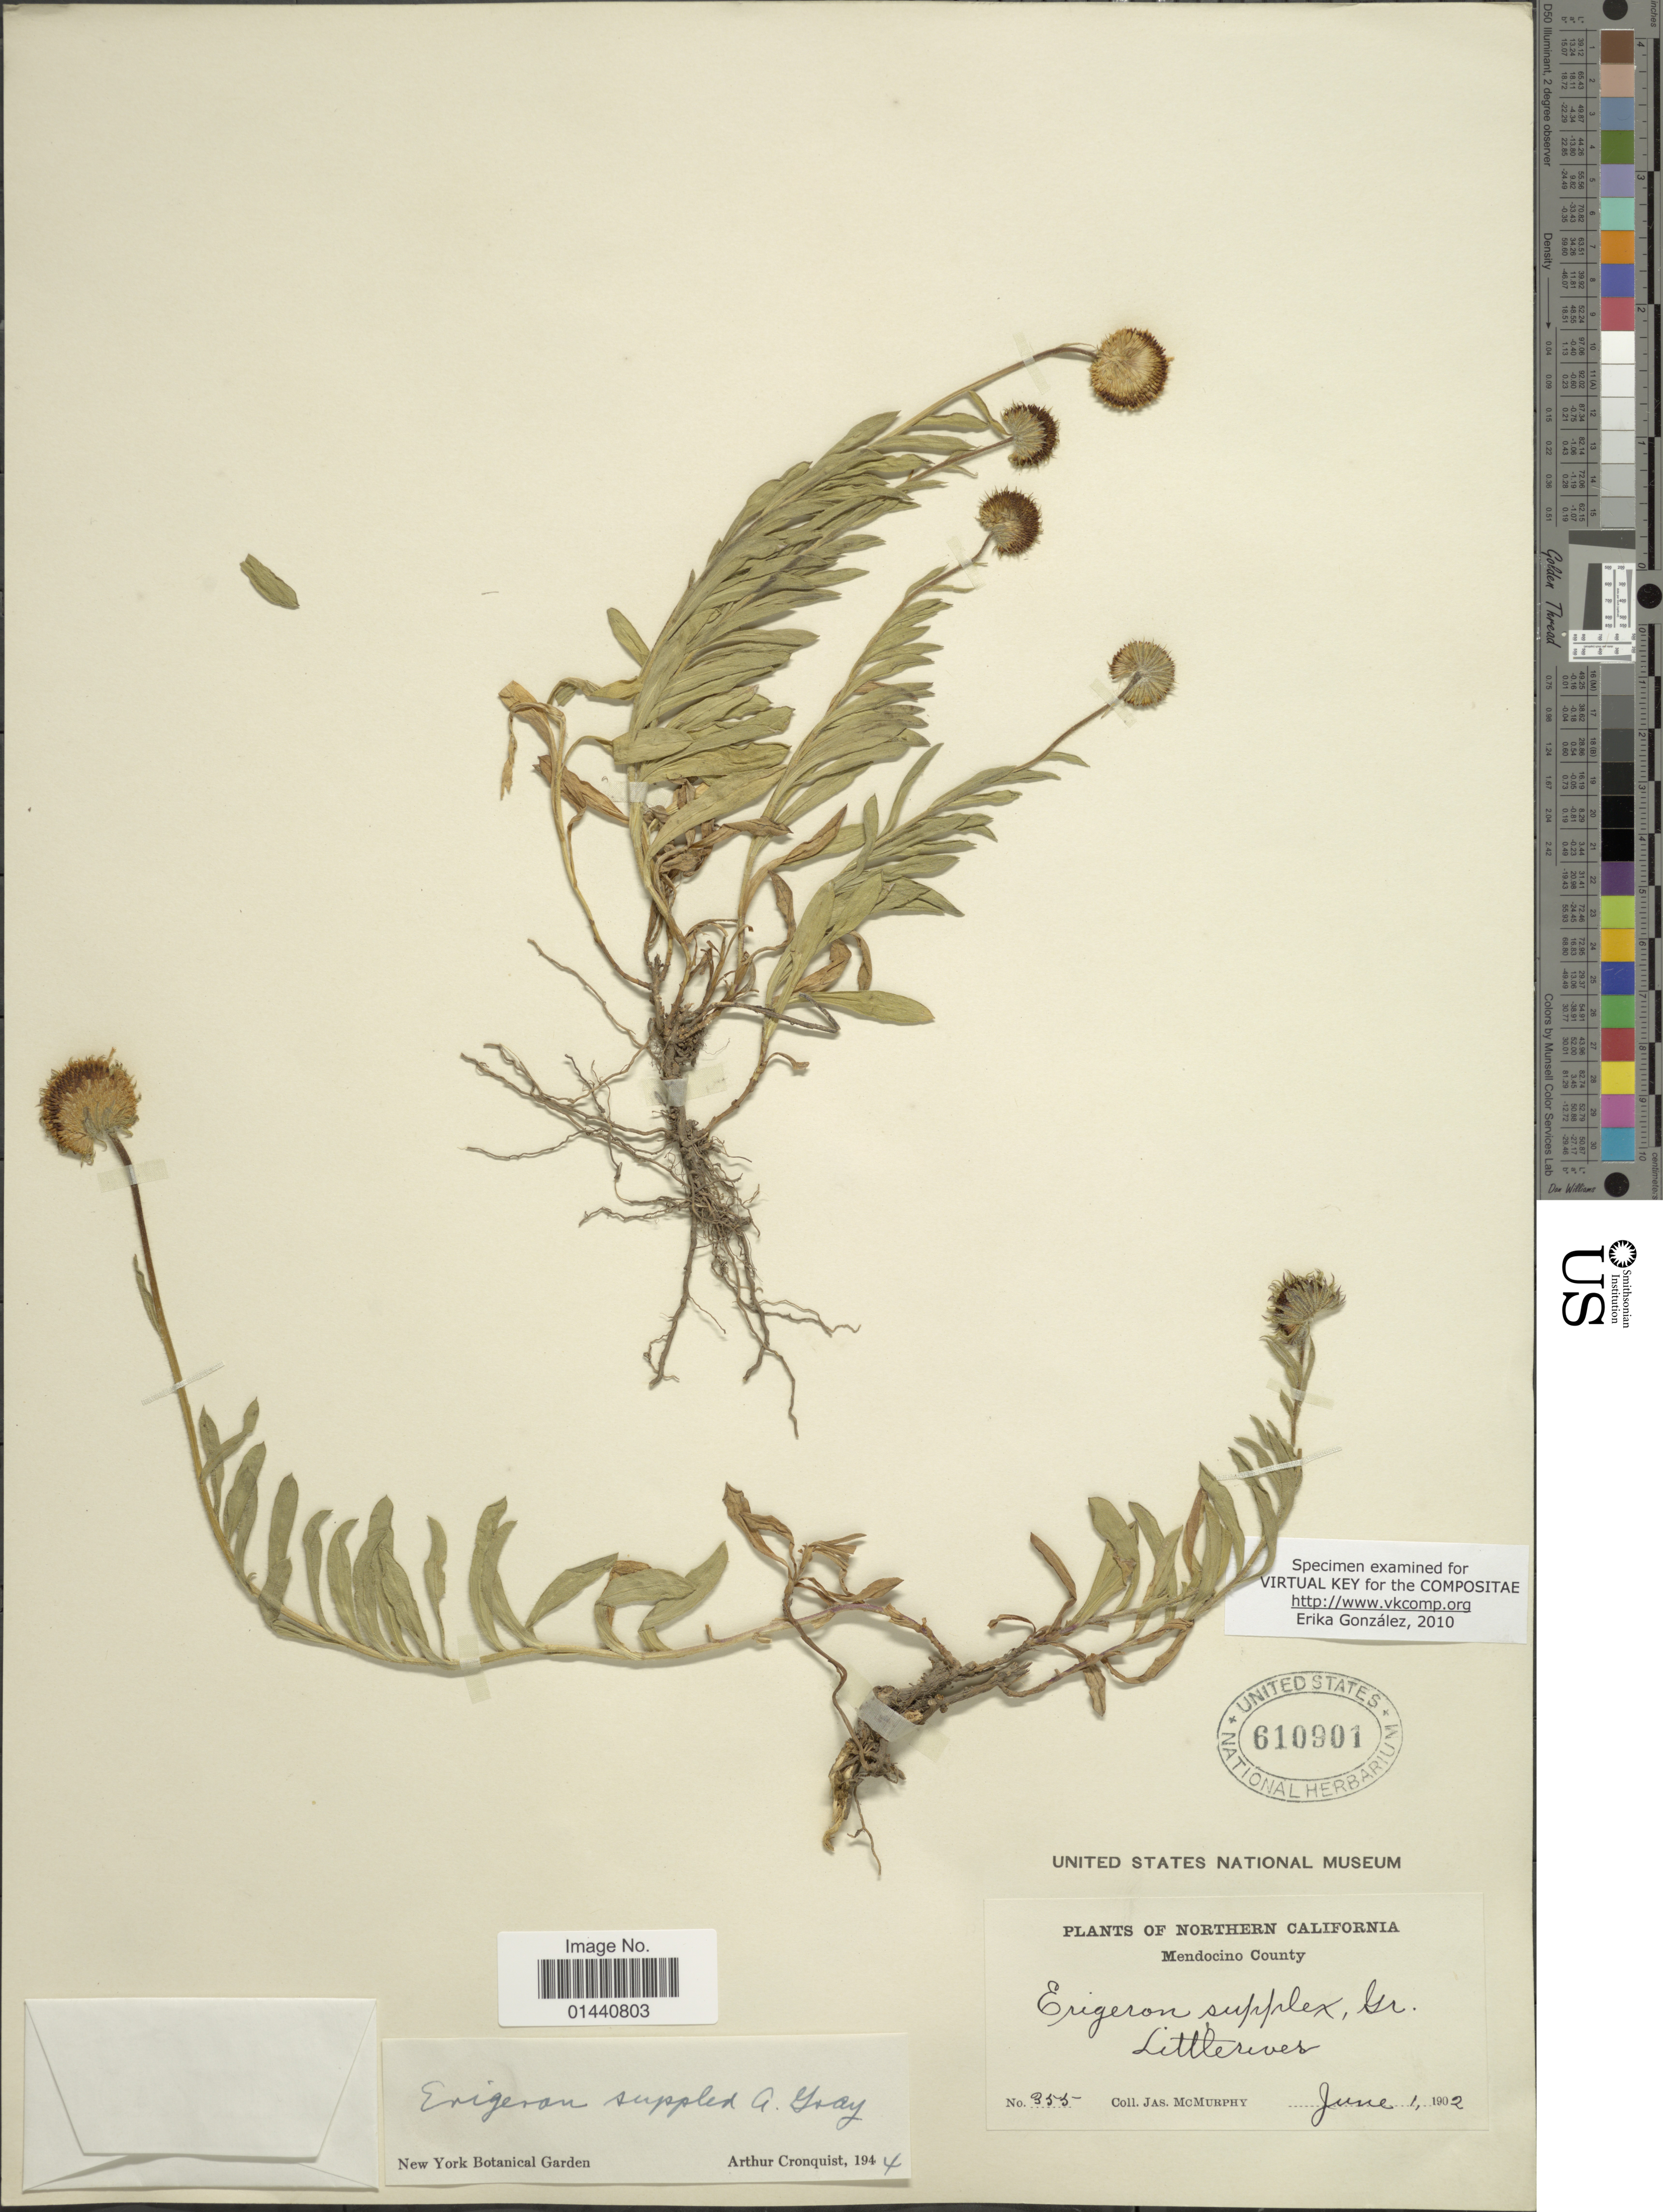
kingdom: Plantae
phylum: Tracheophyta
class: Magnoliopsida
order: Asterales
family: Asteraceae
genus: Erigeron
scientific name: Erigeron supplex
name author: A. Gray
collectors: J. McMurphy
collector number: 355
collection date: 1902-08-01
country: United States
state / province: California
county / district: Mendocino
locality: Northern California. Mendocino County. Littleriver.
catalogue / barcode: US 610901